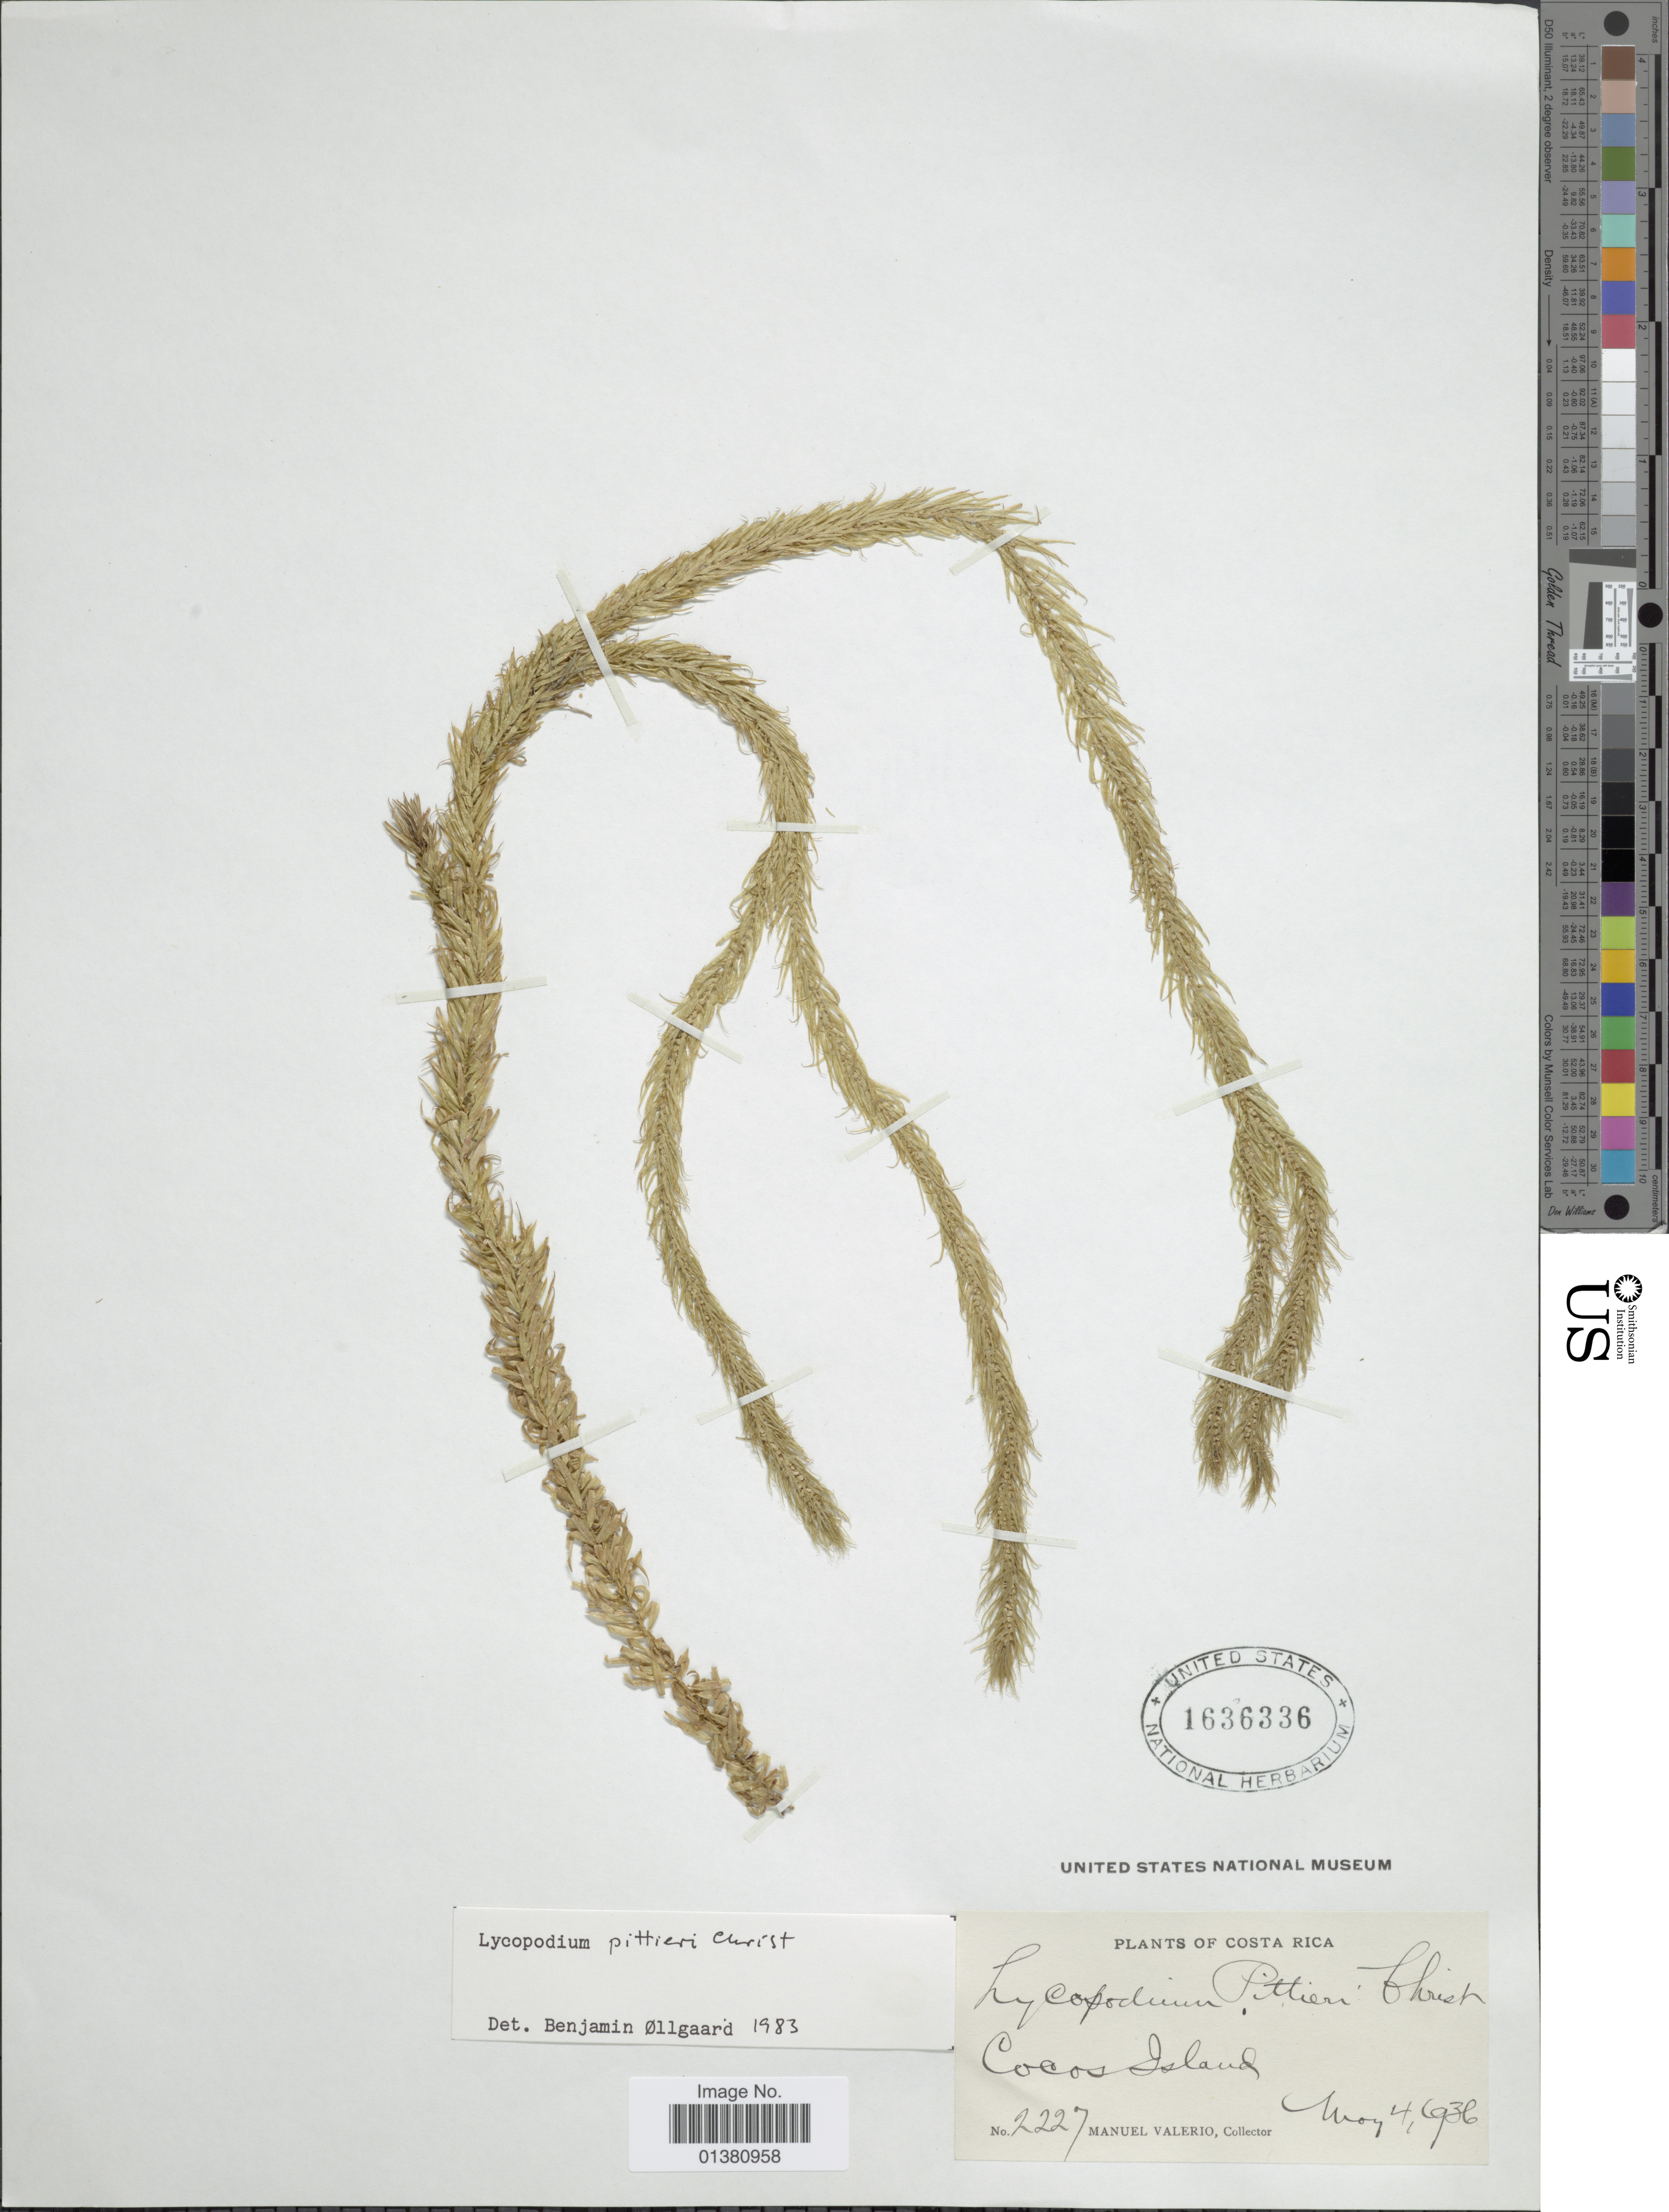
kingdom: Plantae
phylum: Tracheophyta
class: Lycopodiopsida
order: Lycopodiales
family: Lycopodiaceae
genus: Phlegmariurus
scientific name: Phlegmariurus pittieri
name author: (Christ) B. Øllg.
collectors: M. Valerio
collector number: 2227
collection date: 1936-05-04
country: Costa Rica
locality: Cocos Island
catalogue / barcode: US 1636336